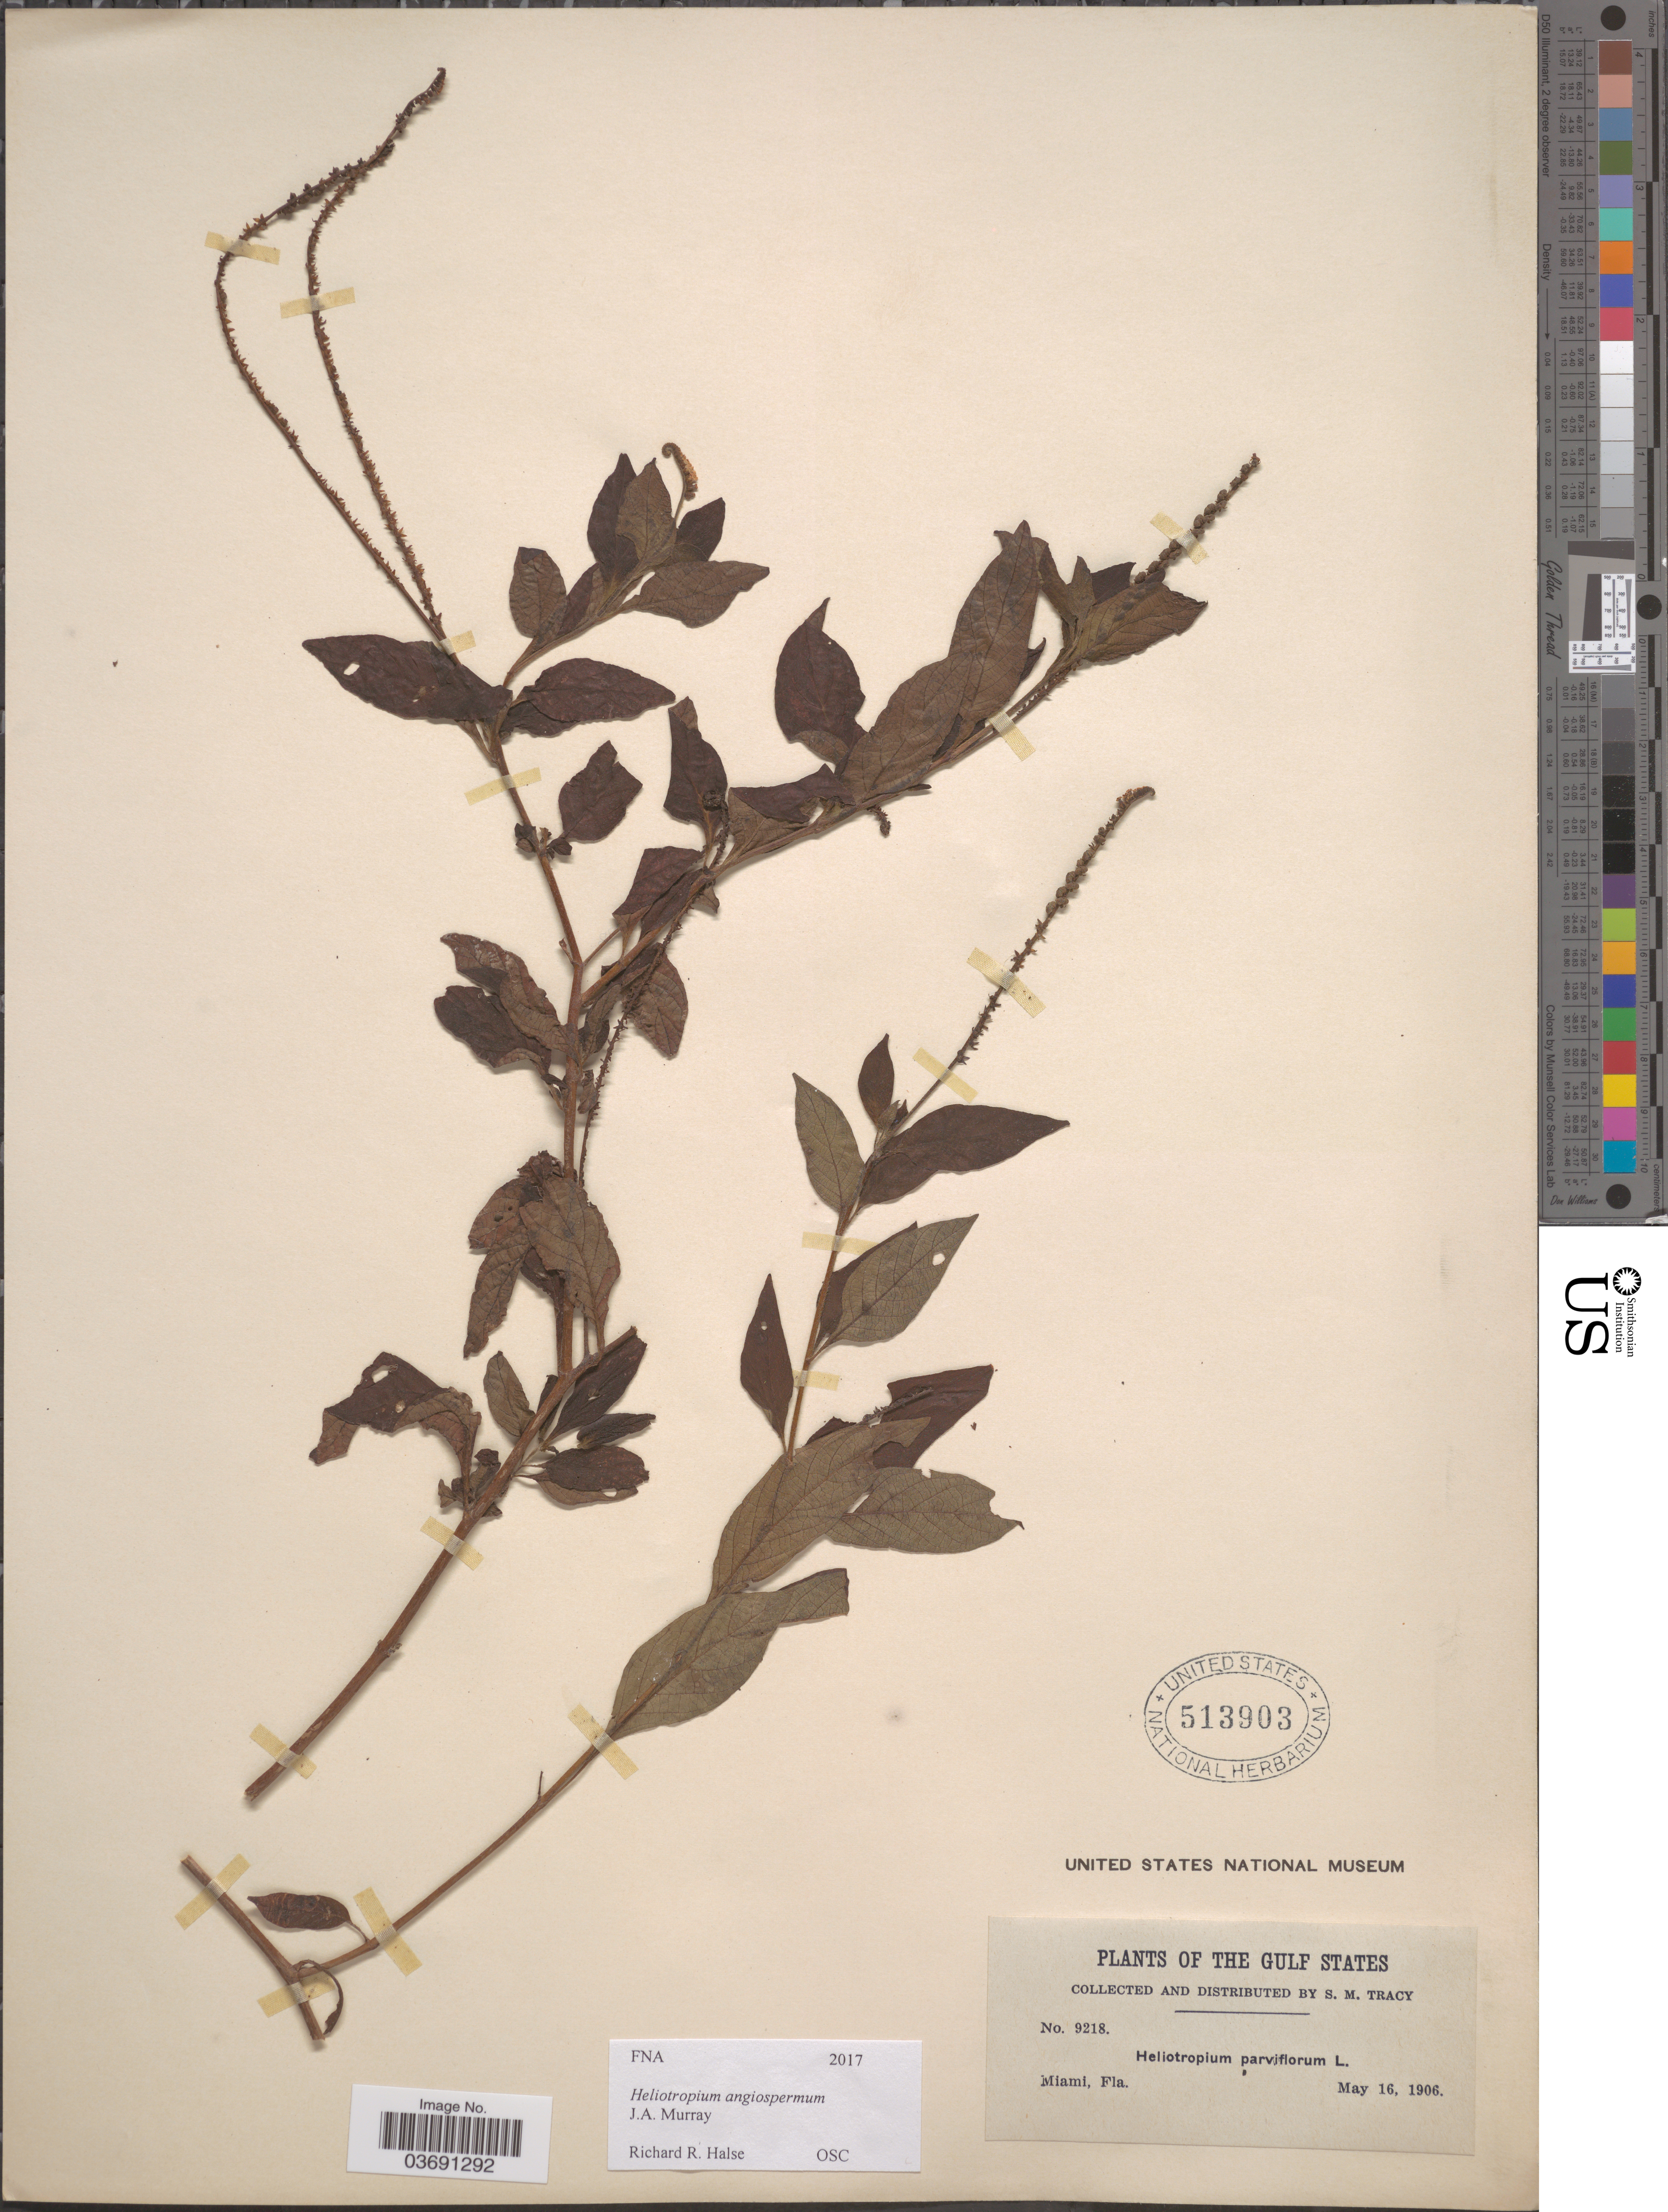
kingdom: Plantae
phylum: Tracheophyta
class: Magnoliopsida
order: Boraginales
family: Heliotropiaceae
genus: Heliotropium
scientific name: Heliotropium angiospermum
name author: Murray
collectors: S. M. Tracy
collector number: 9218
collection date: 1906-05-16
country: United States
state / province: Florida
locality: Gulf States. Miami.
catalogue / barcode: US 513903